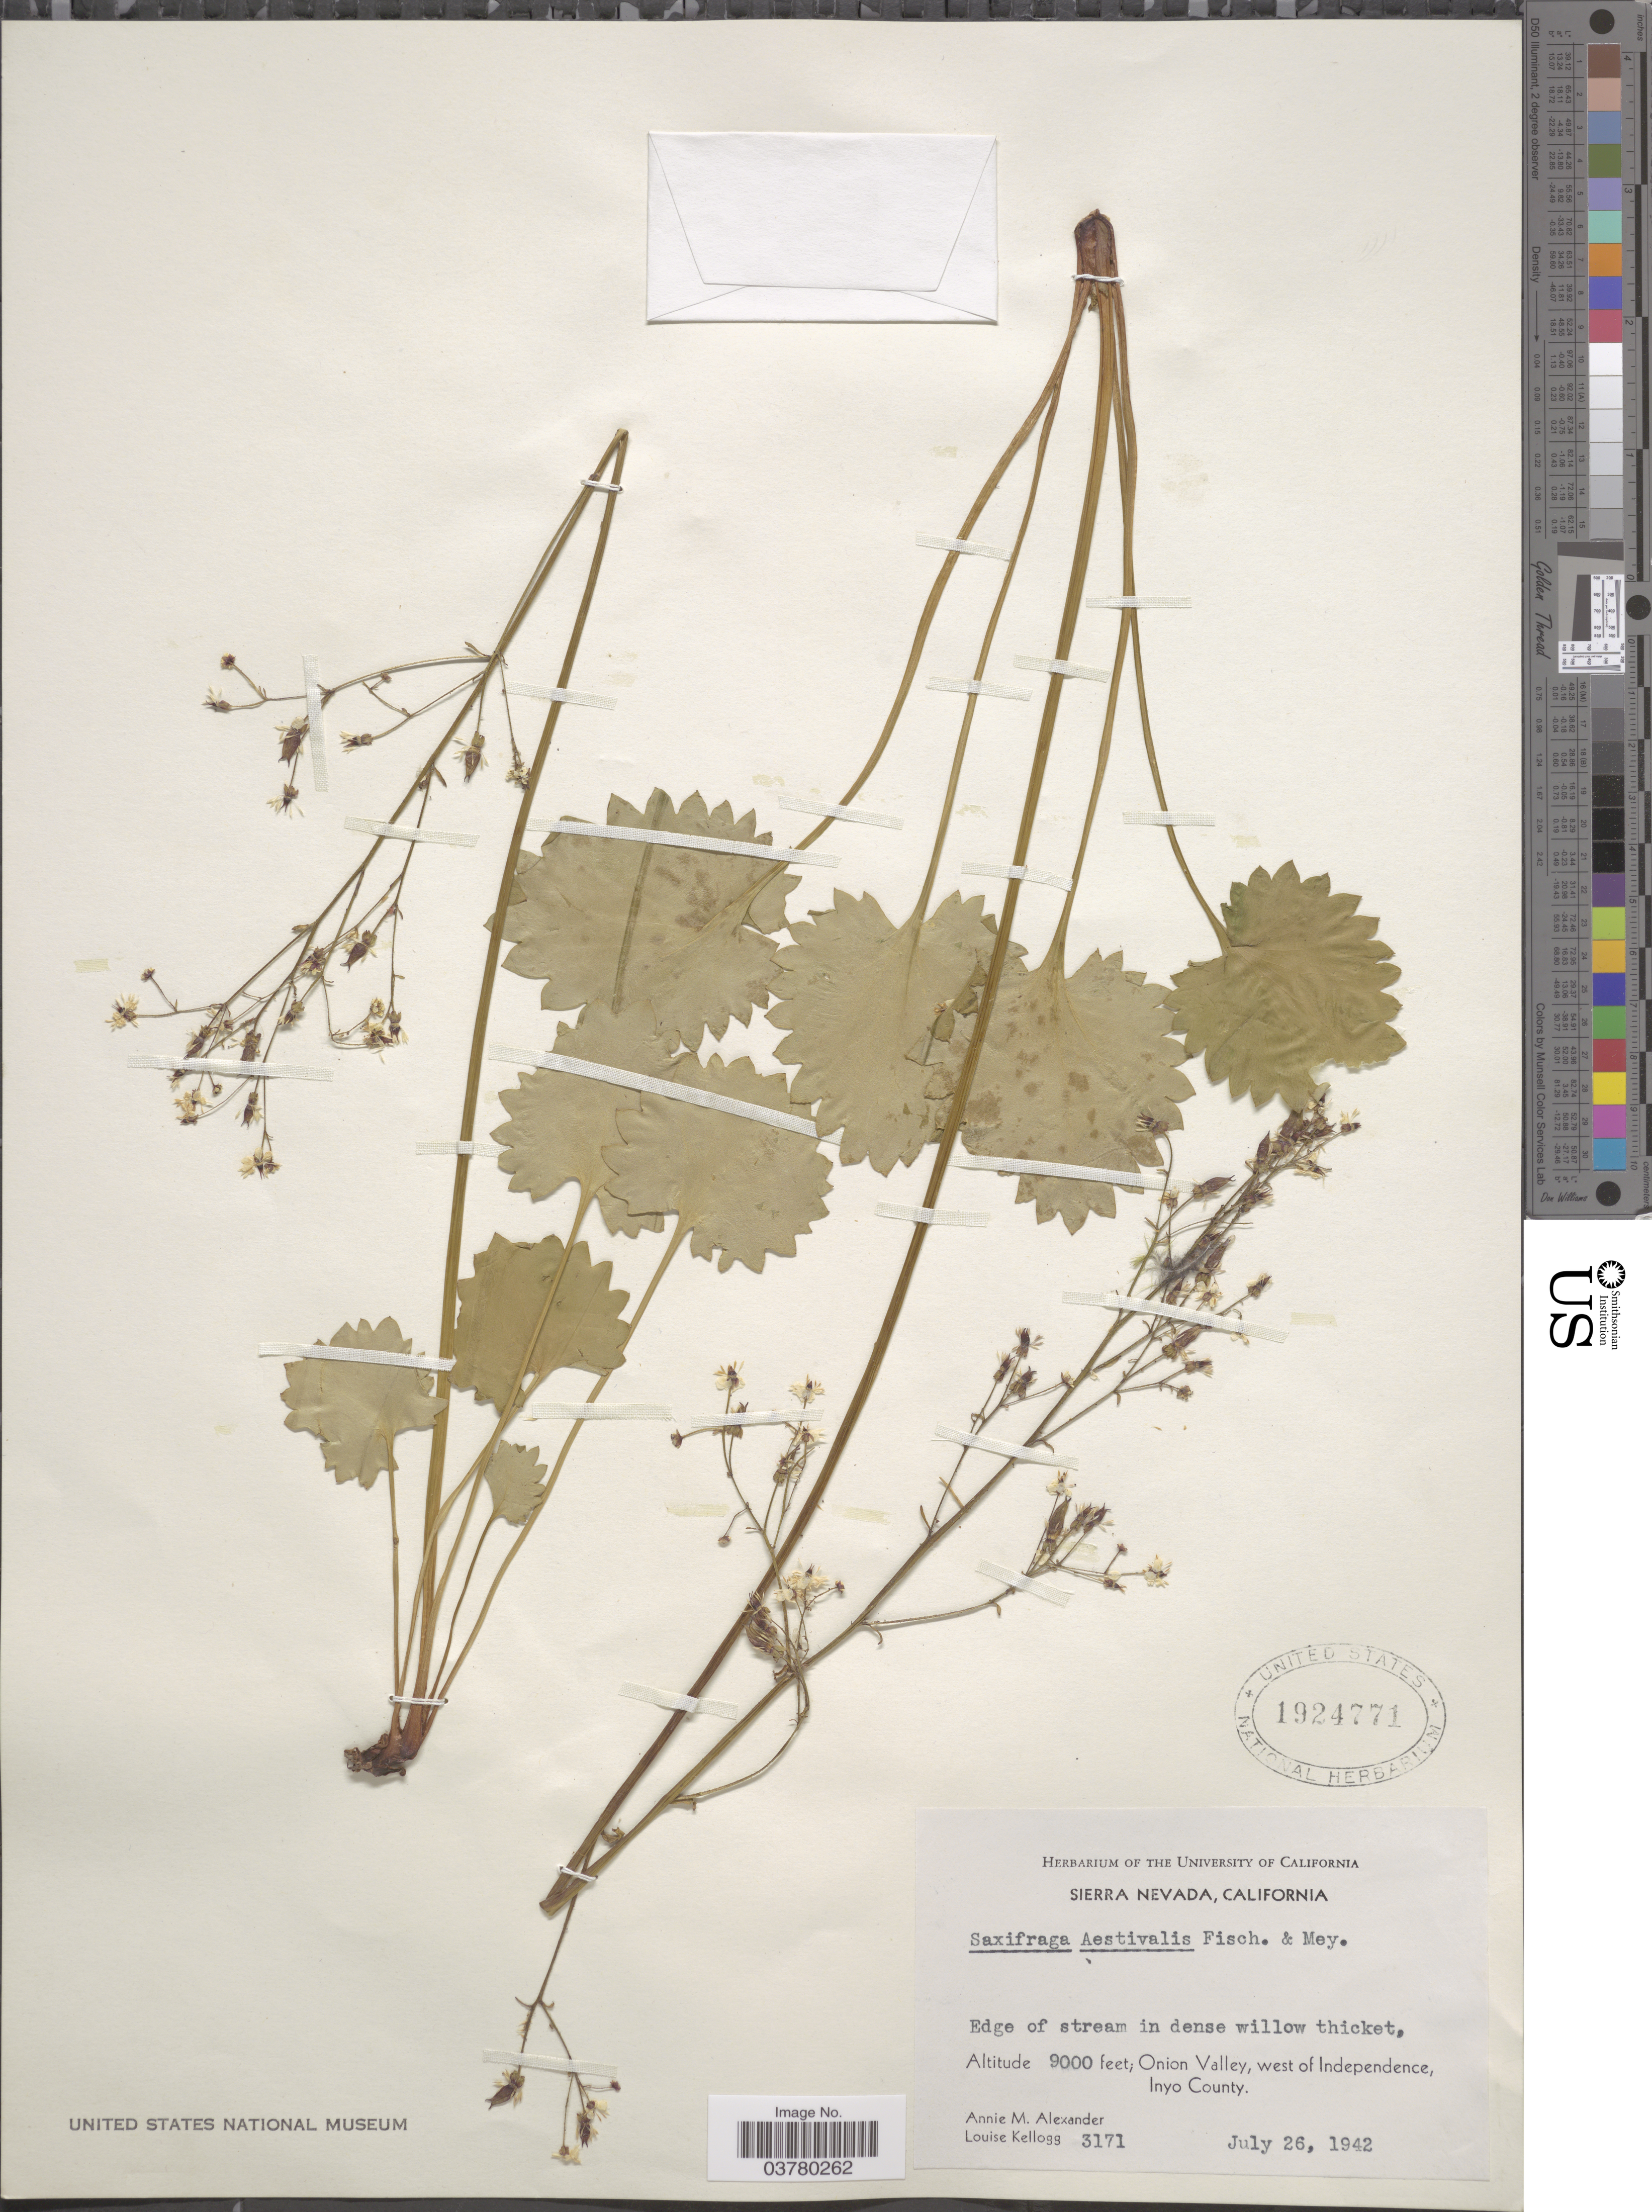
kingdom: Plantae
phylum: Tracheophyta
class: Magnoliopsida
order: Saxifragales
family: Saxifragaceae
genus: Micranthes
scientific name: Micranthes odontoloma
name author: (Piper) A. Heller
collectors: A. M. Alexander & L. Kellogg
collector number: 3171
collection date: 1942-07-26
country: United States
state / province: California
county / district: Inyo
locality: Sierra Nevada. Onion Valley, west of Independence, Inyo County.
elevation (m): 2743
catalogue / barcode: US 1924771